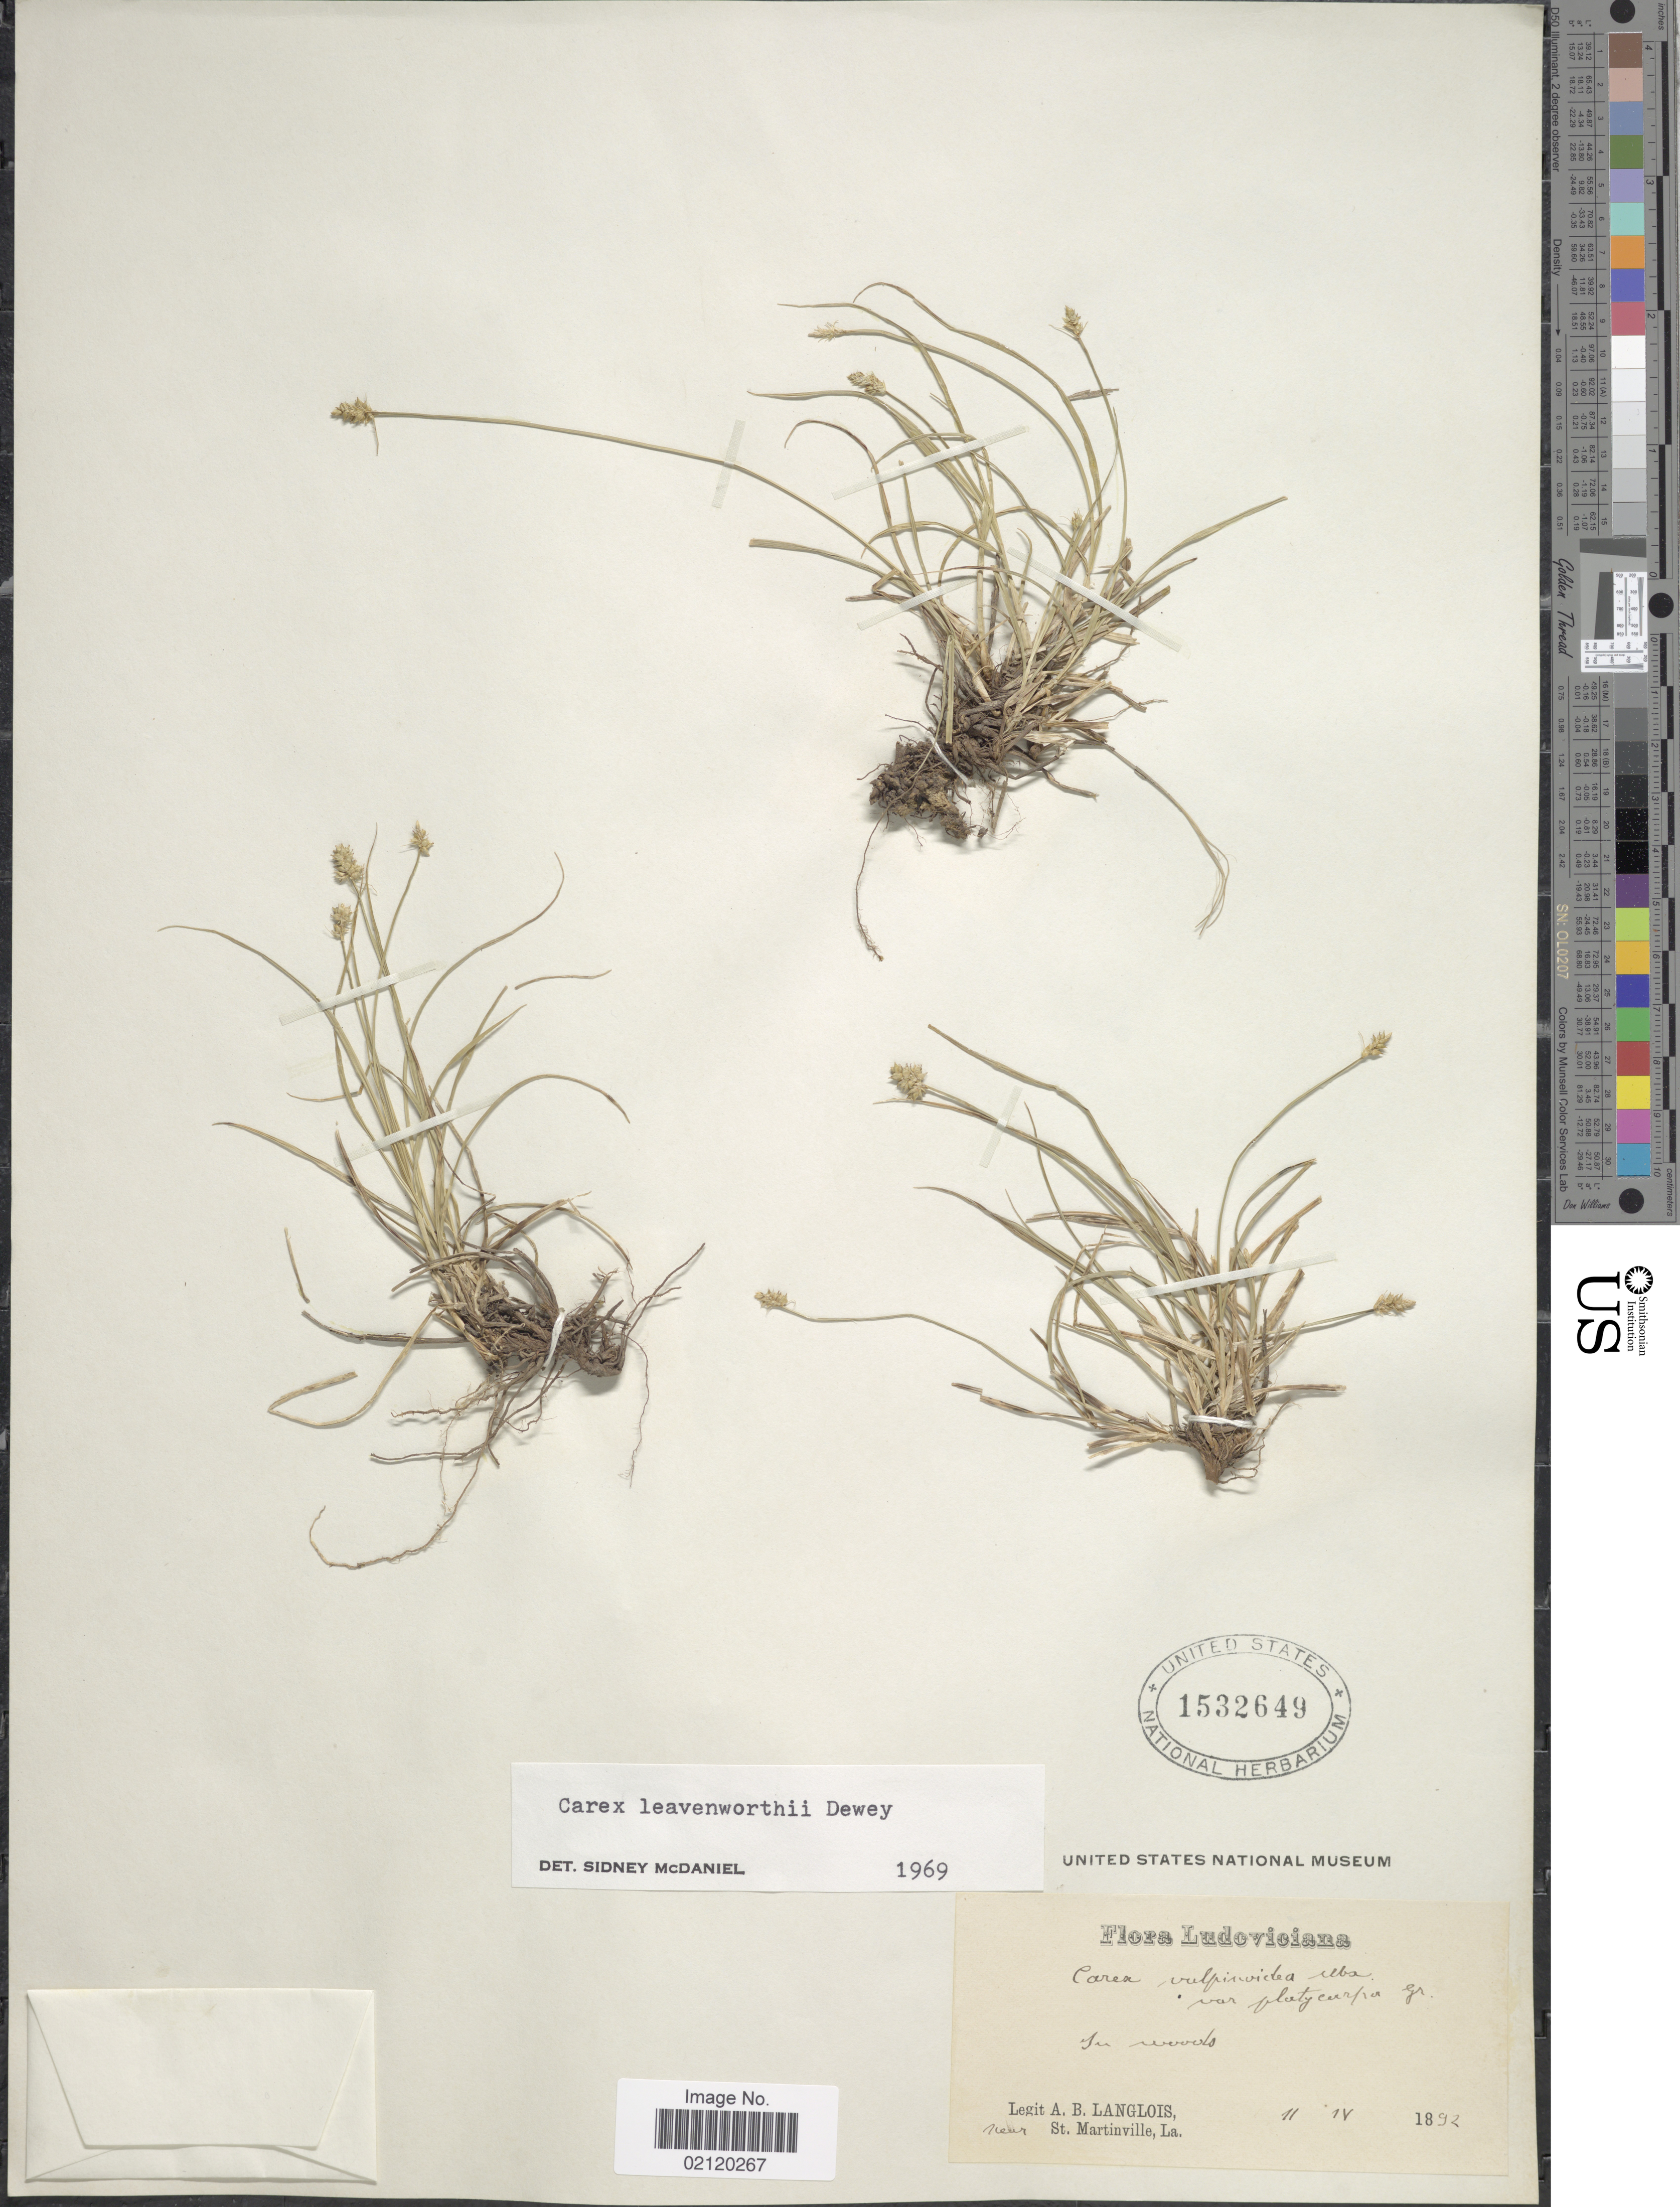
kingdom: Plantae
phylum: Tracheophyta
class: Liliopsida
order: Poales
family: Cyperaceae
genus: Carex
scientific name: Carex leavenworthii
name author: Dewey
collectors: A. Langlois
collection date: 1892-04-11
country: United States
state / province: Louisiana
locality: near St. Martinville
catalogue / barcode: US 1532649